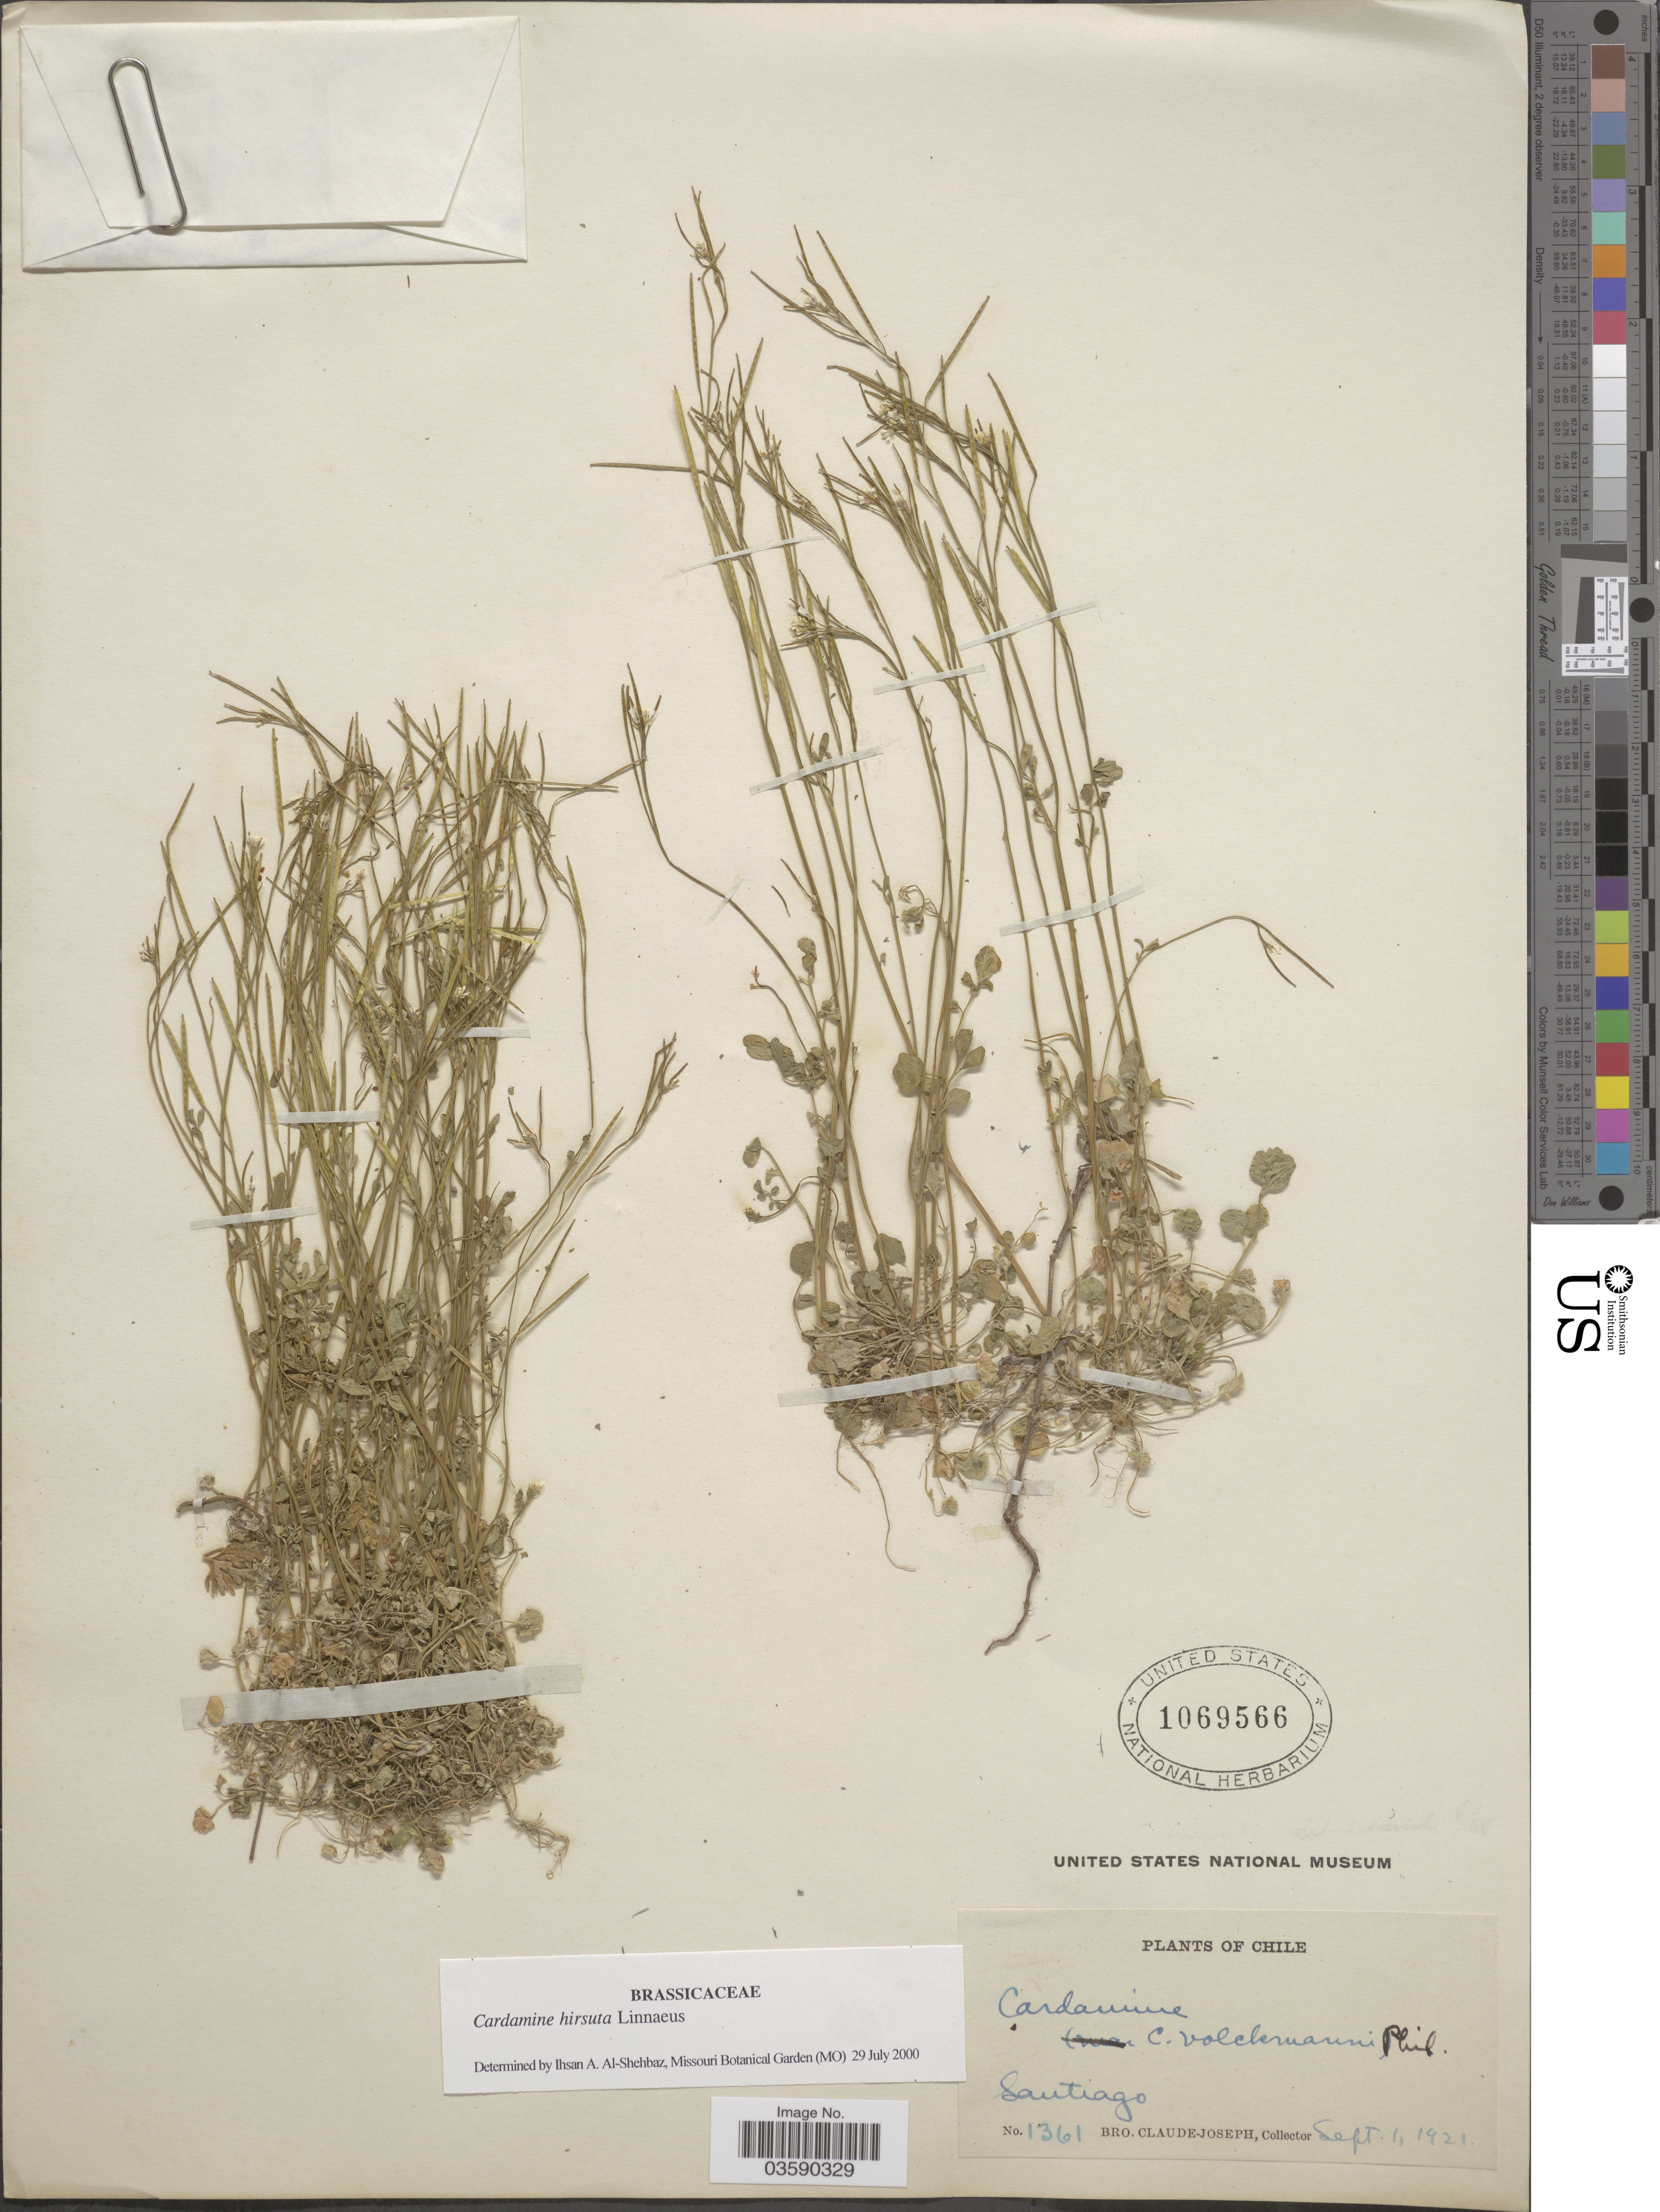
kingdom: Plantae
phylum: Tracheophyta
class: Magnoliopsida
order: Brassicales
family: Brassicaceae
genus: Cardamine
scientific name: Cardamine hirsuta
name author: L.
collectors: Bro. Claude-Joseph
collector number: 1361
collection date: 1921-09-01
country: Chile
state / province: Región Metropolitana (RM)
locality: Santiago.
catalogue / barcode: US 1069566